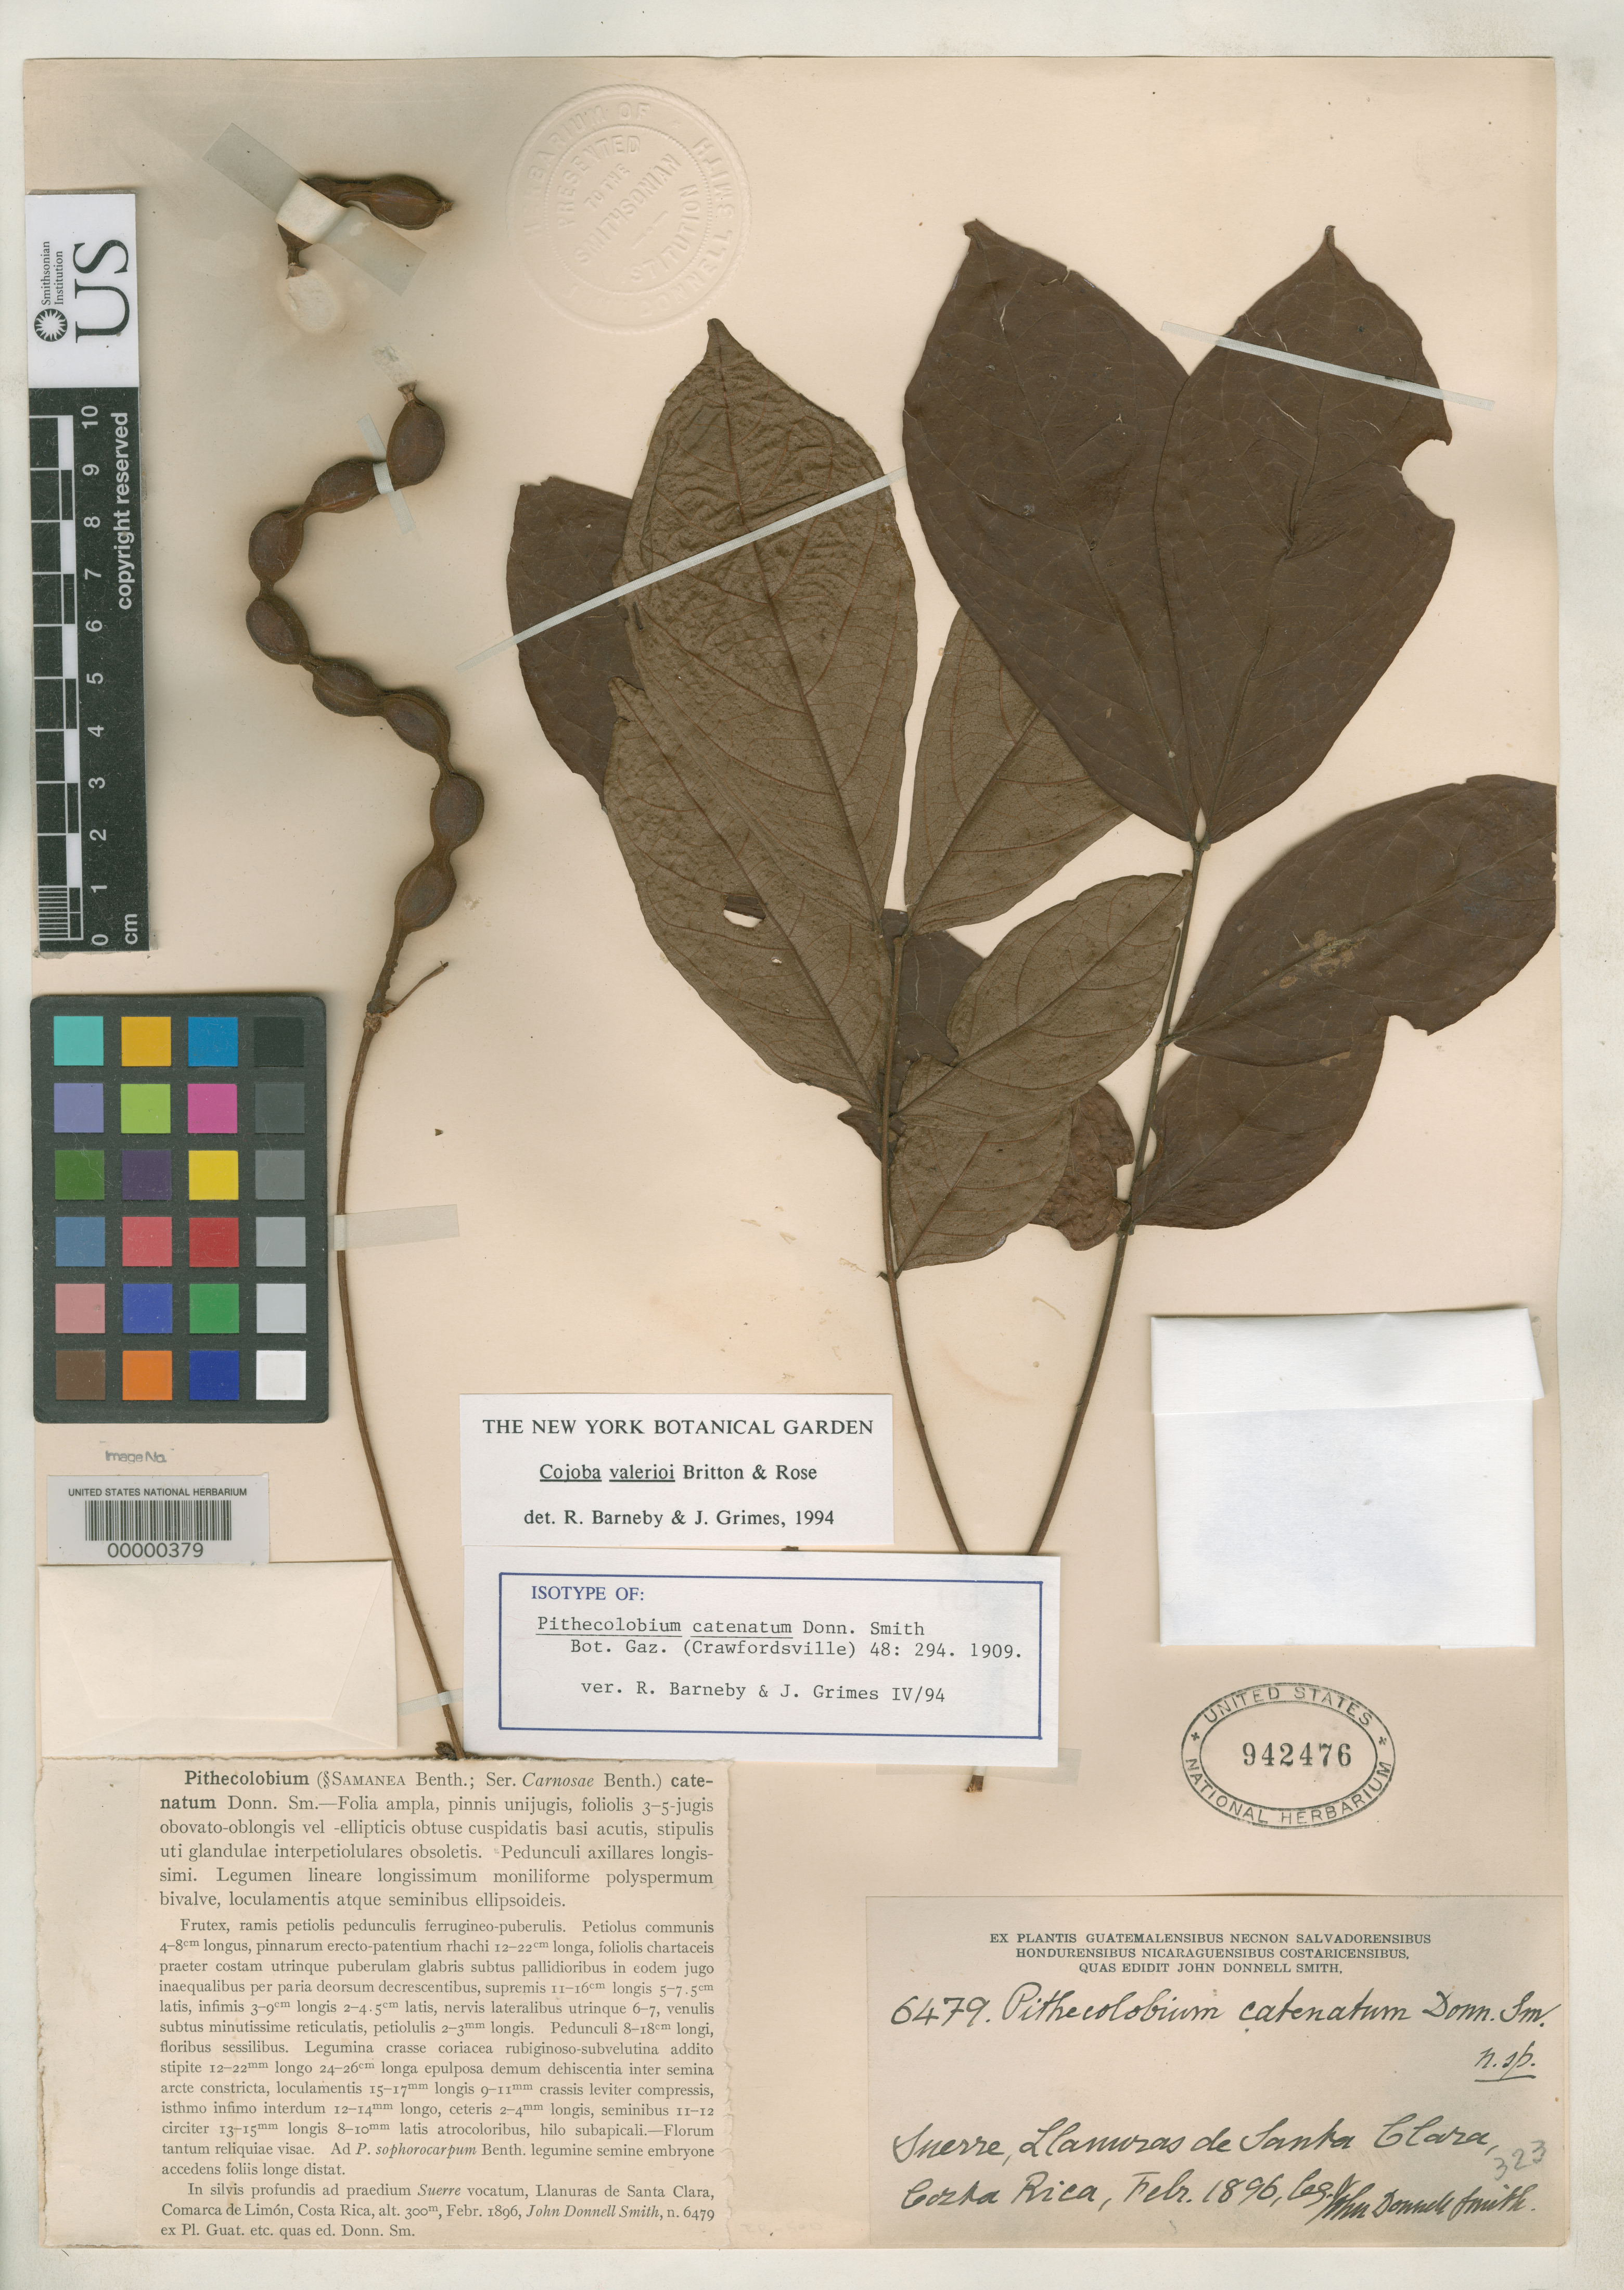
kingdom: Plantae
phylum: Tracheophyta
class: Magnoliopsida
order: Fabales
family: Fabaceae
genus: Pithecellobium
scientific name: Pithecellobium catenatum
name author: Donn. Sm.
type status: Isolectotype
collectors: J. Donnell Smith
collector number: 6479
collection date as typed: Feb 1896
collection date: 1896-02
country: Costa Rica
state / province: San José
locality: Suerre, Llanuras de Santa Clara.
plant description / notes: One of three sheets received ex herb. John Donnell Smith, none clearly the holotype. US sheet 942475 annotated and cited as holotype (US 00942476 as isotype) without explanation by Barneby & Grimes (1997).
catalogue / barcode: US 942476